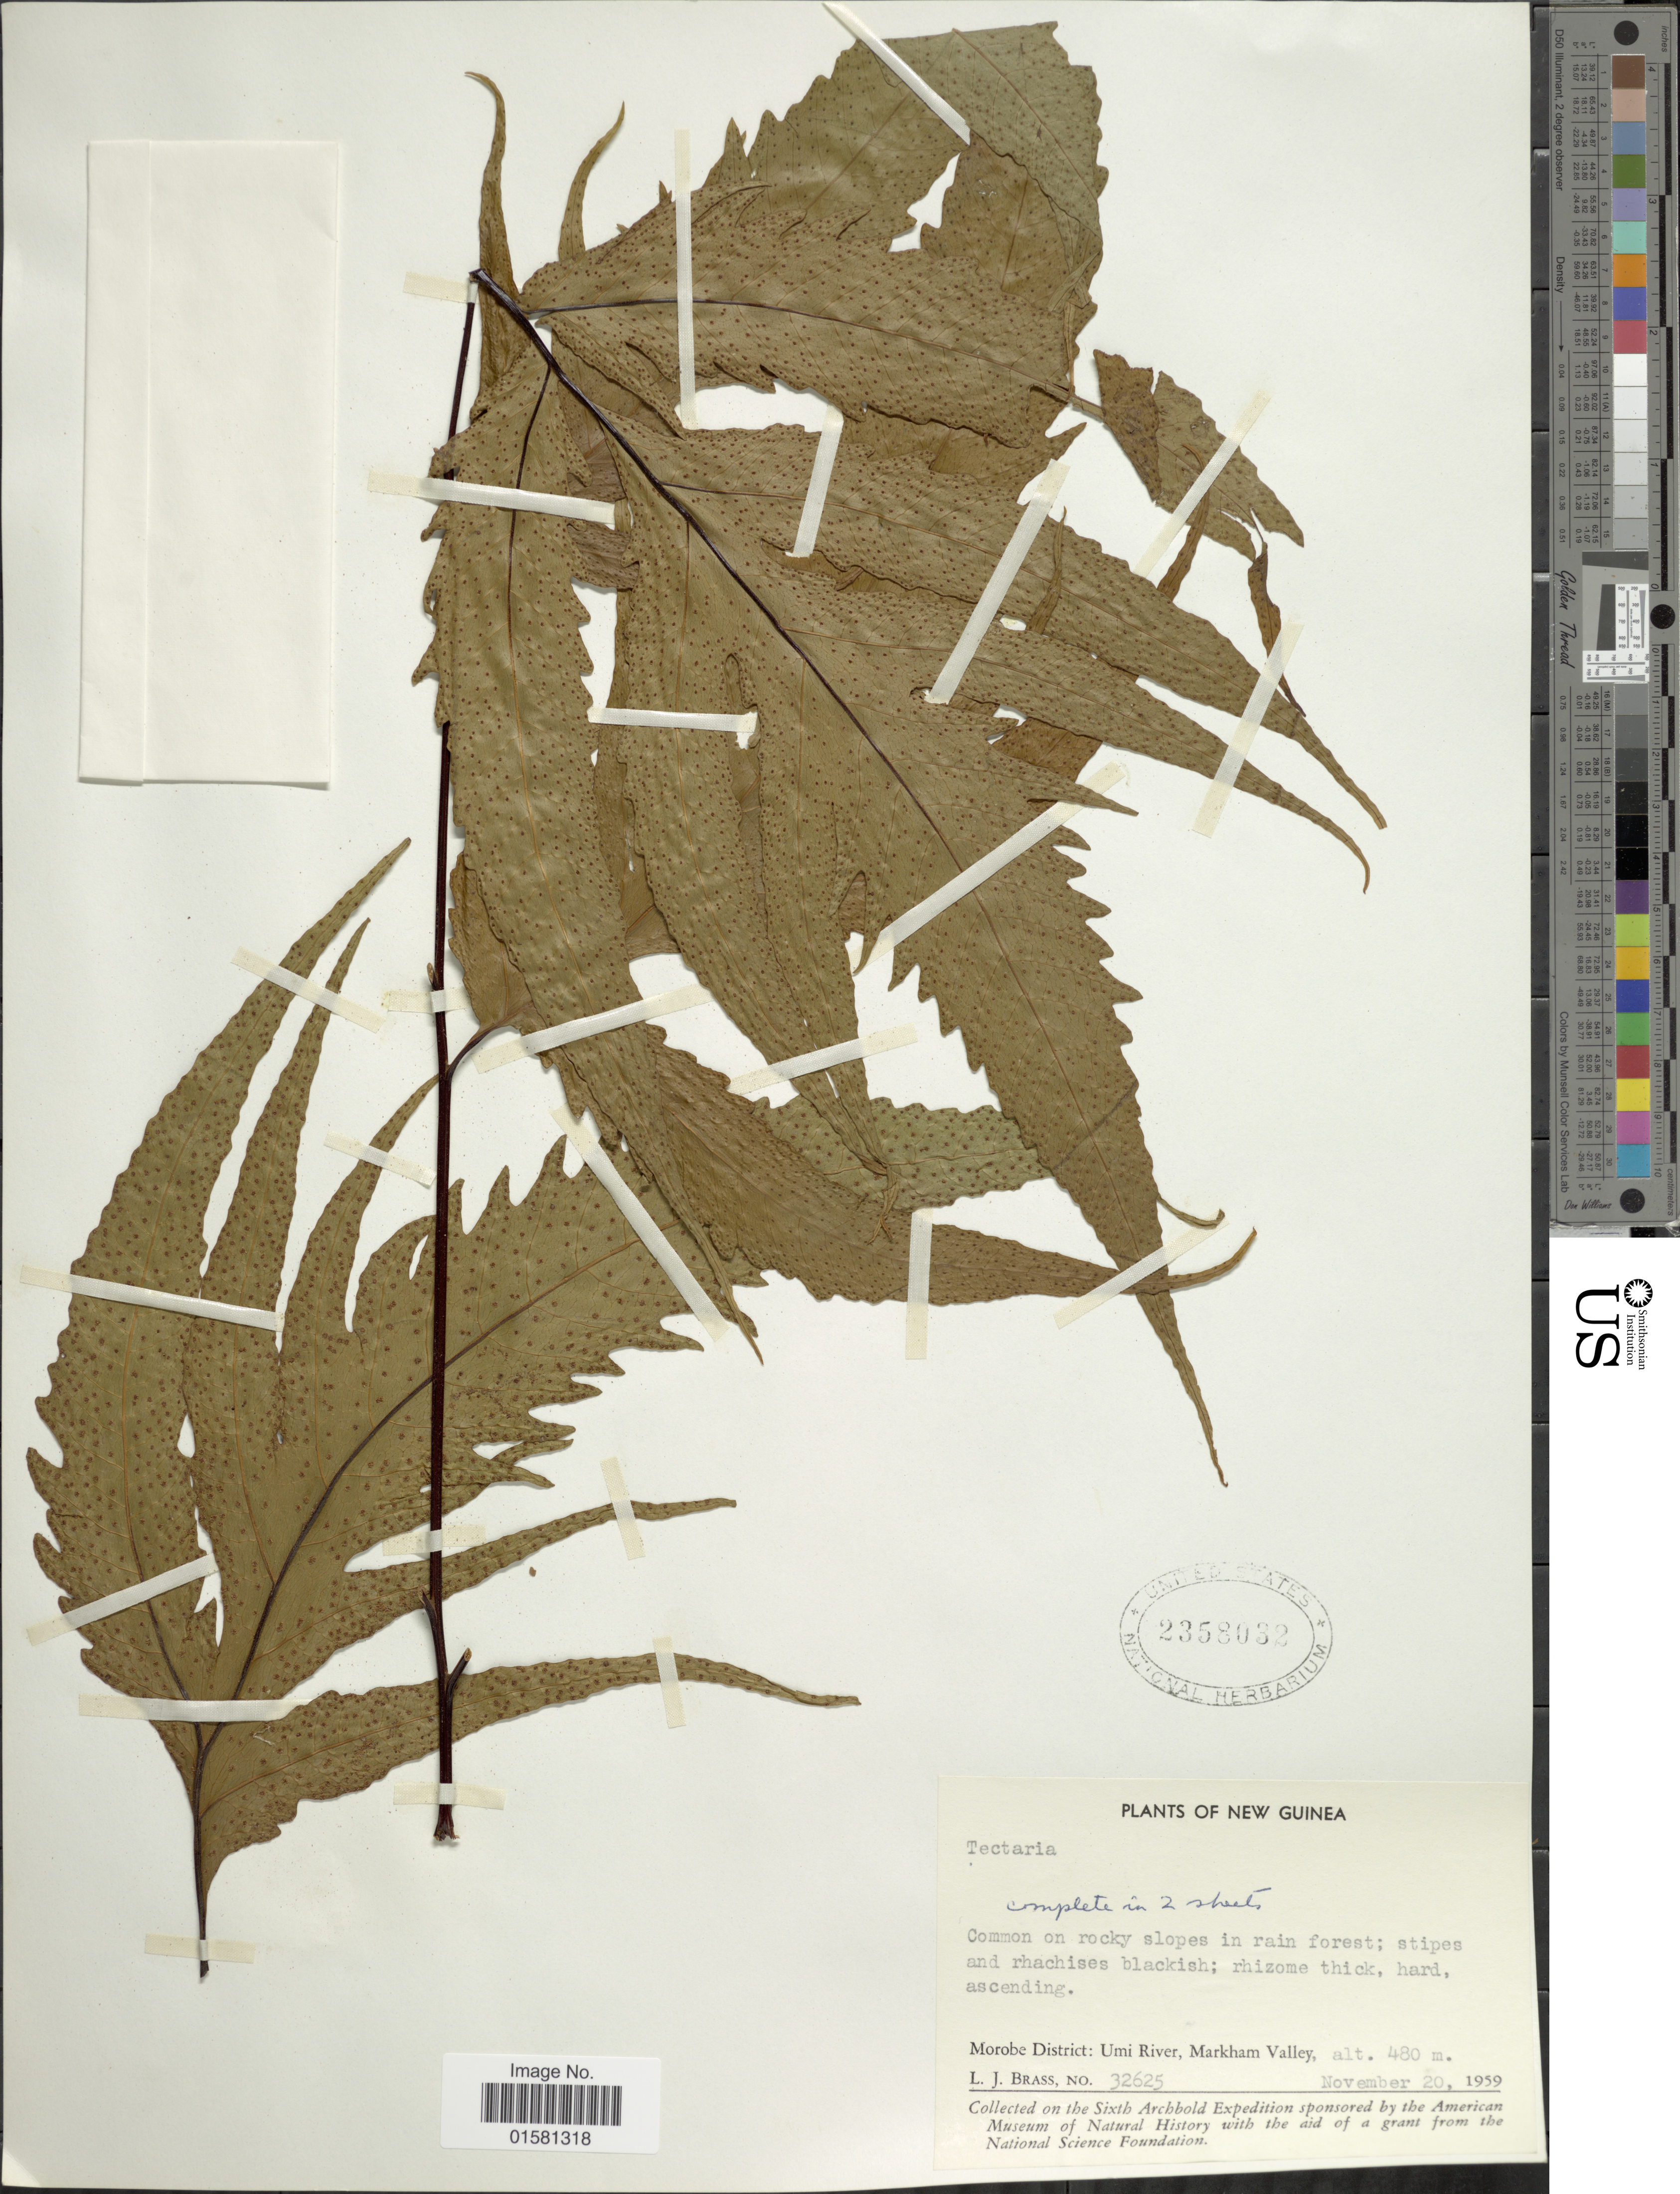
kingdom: Plantae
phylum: Tracheophyta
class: Polypodiopsida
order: Polypodiales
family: Tectariaceae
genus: Tectaria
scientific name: Tectaria sp.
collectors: L. J. Brass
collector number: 32625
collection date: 1959-11-20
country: Papua New Guinea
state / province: Morobe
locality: New Guinea, Morobe District: Umi River, Markham Valley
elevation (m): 480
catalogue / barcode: US 2358032